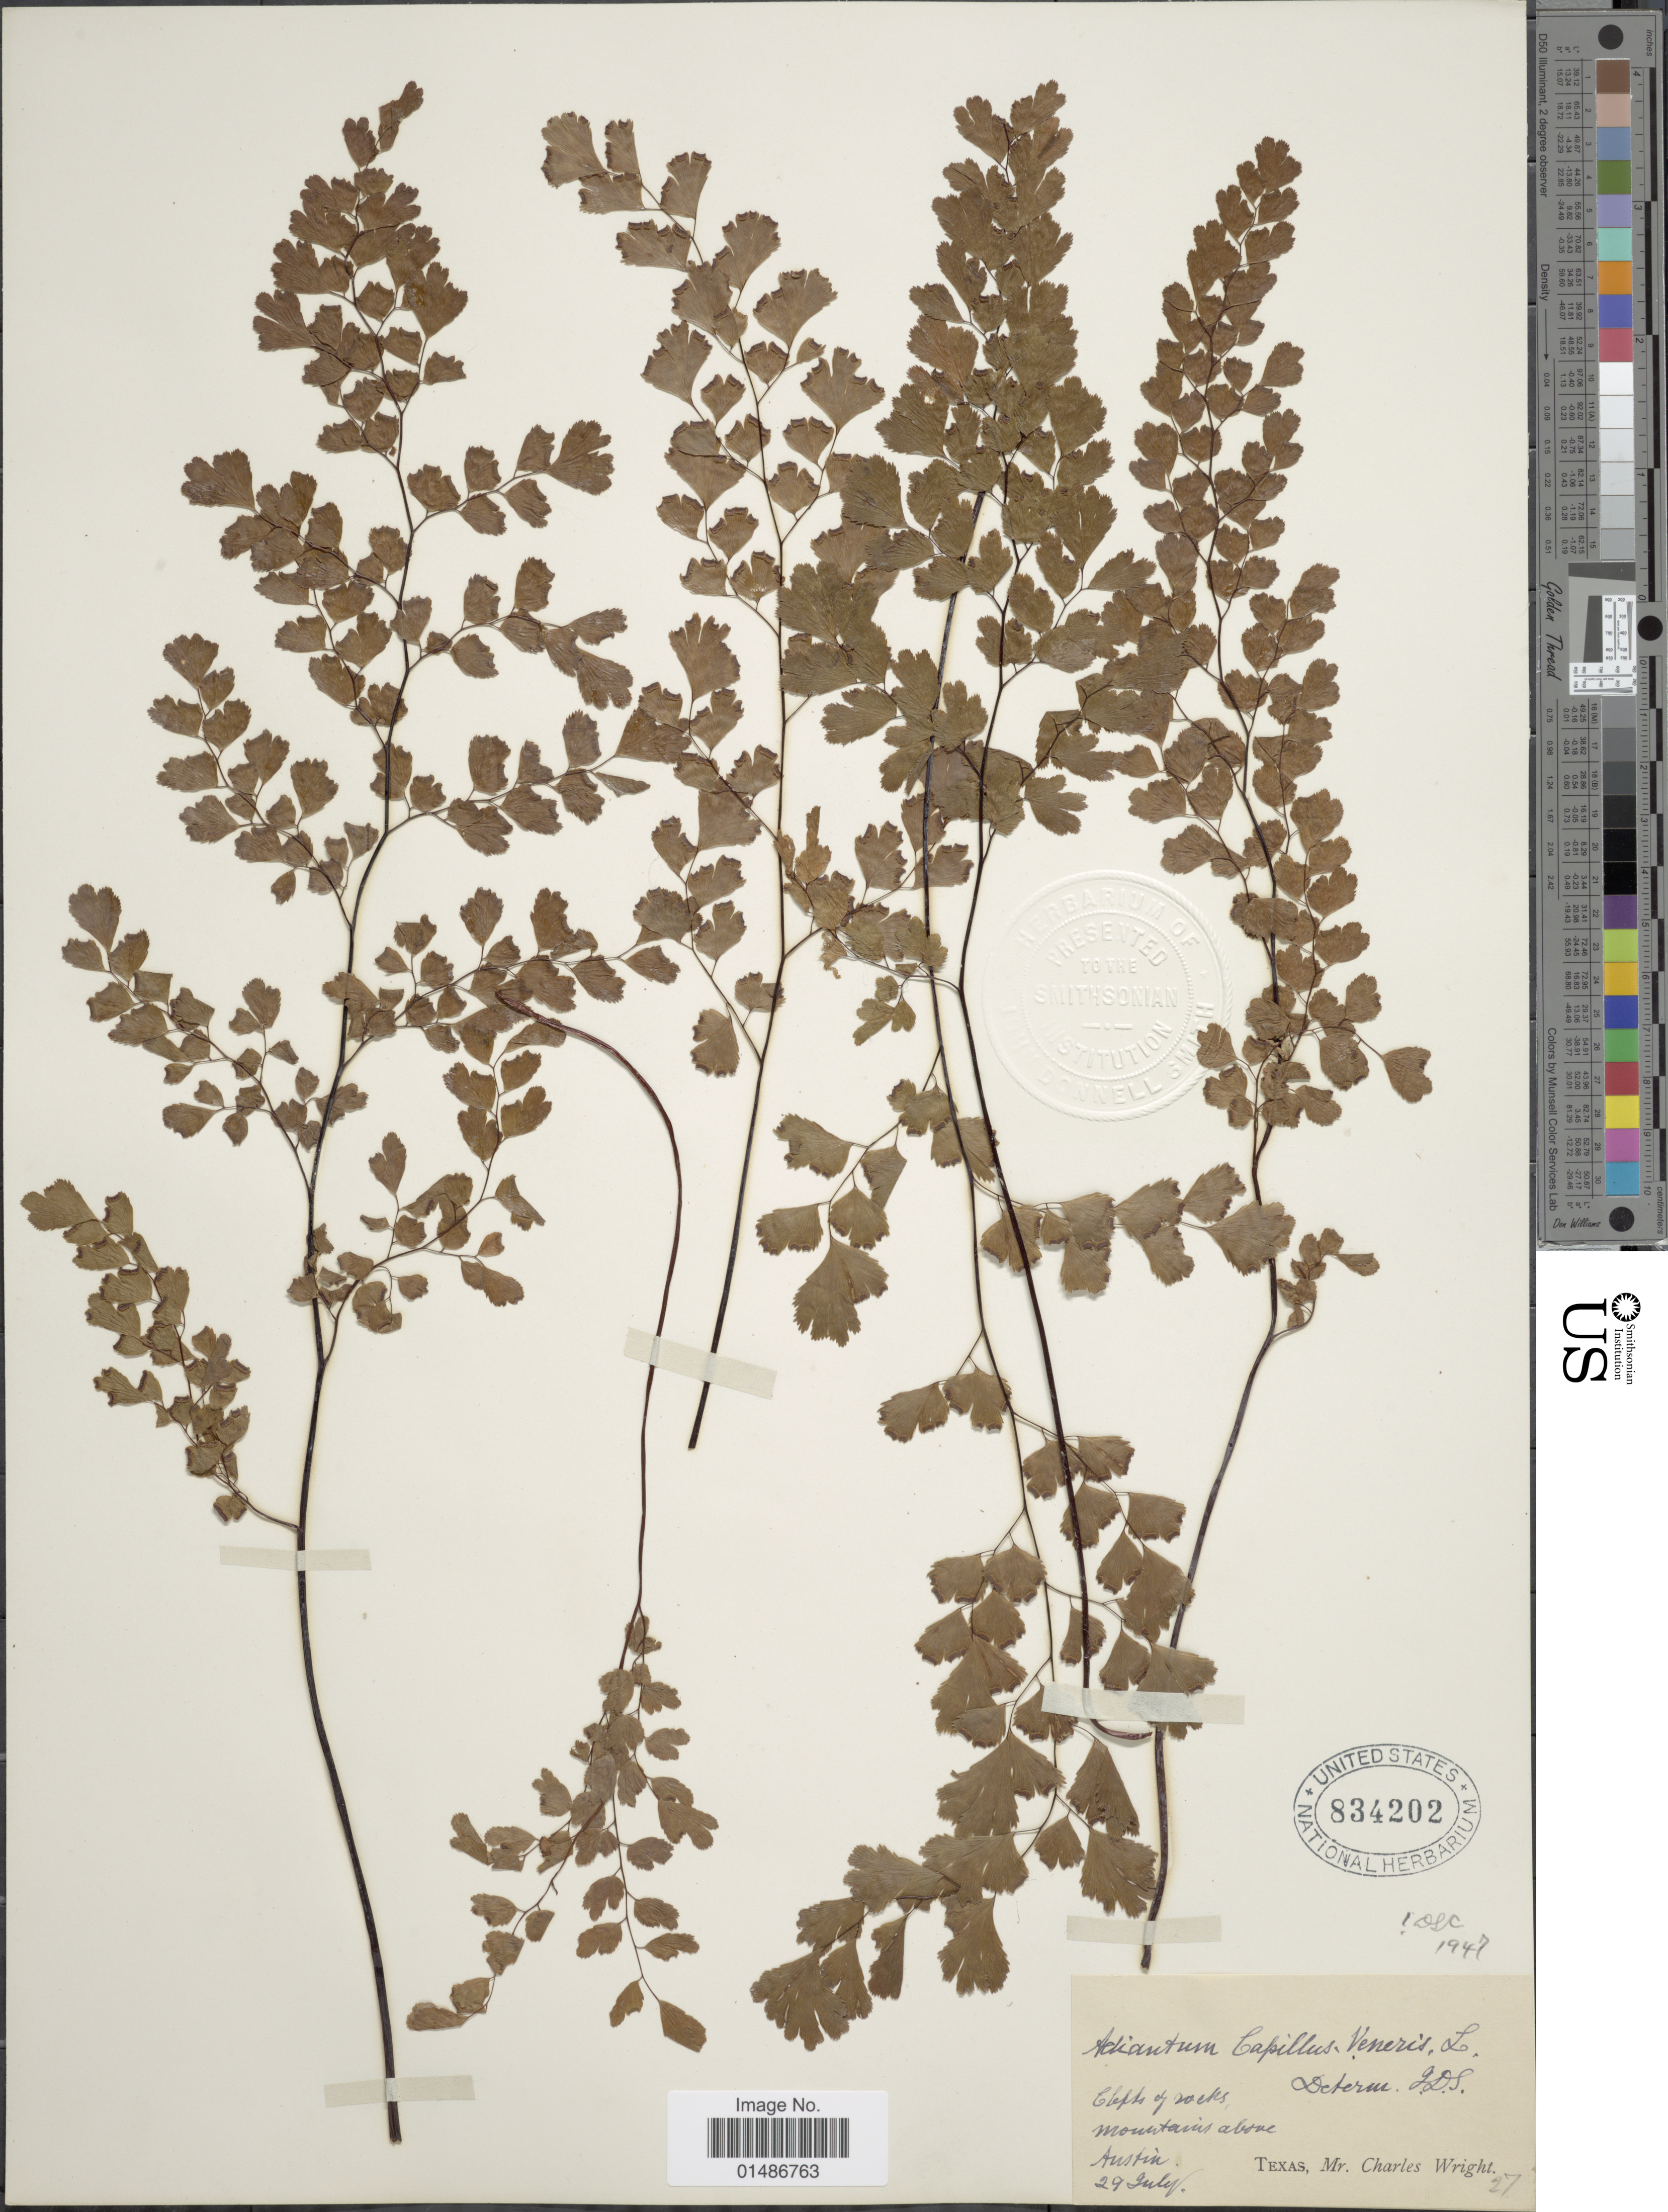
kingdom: Plantae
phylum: Tracheophyta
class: Polypodiopsida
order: Polypodiales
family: Pteridaceae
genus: Adiantum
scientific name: Adiantum capillus-veneris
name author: L.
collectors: C. Wright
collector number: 27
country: United States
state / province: Texas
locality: Clefts of rocks, Mountains above Austin.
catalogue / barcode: US 834202